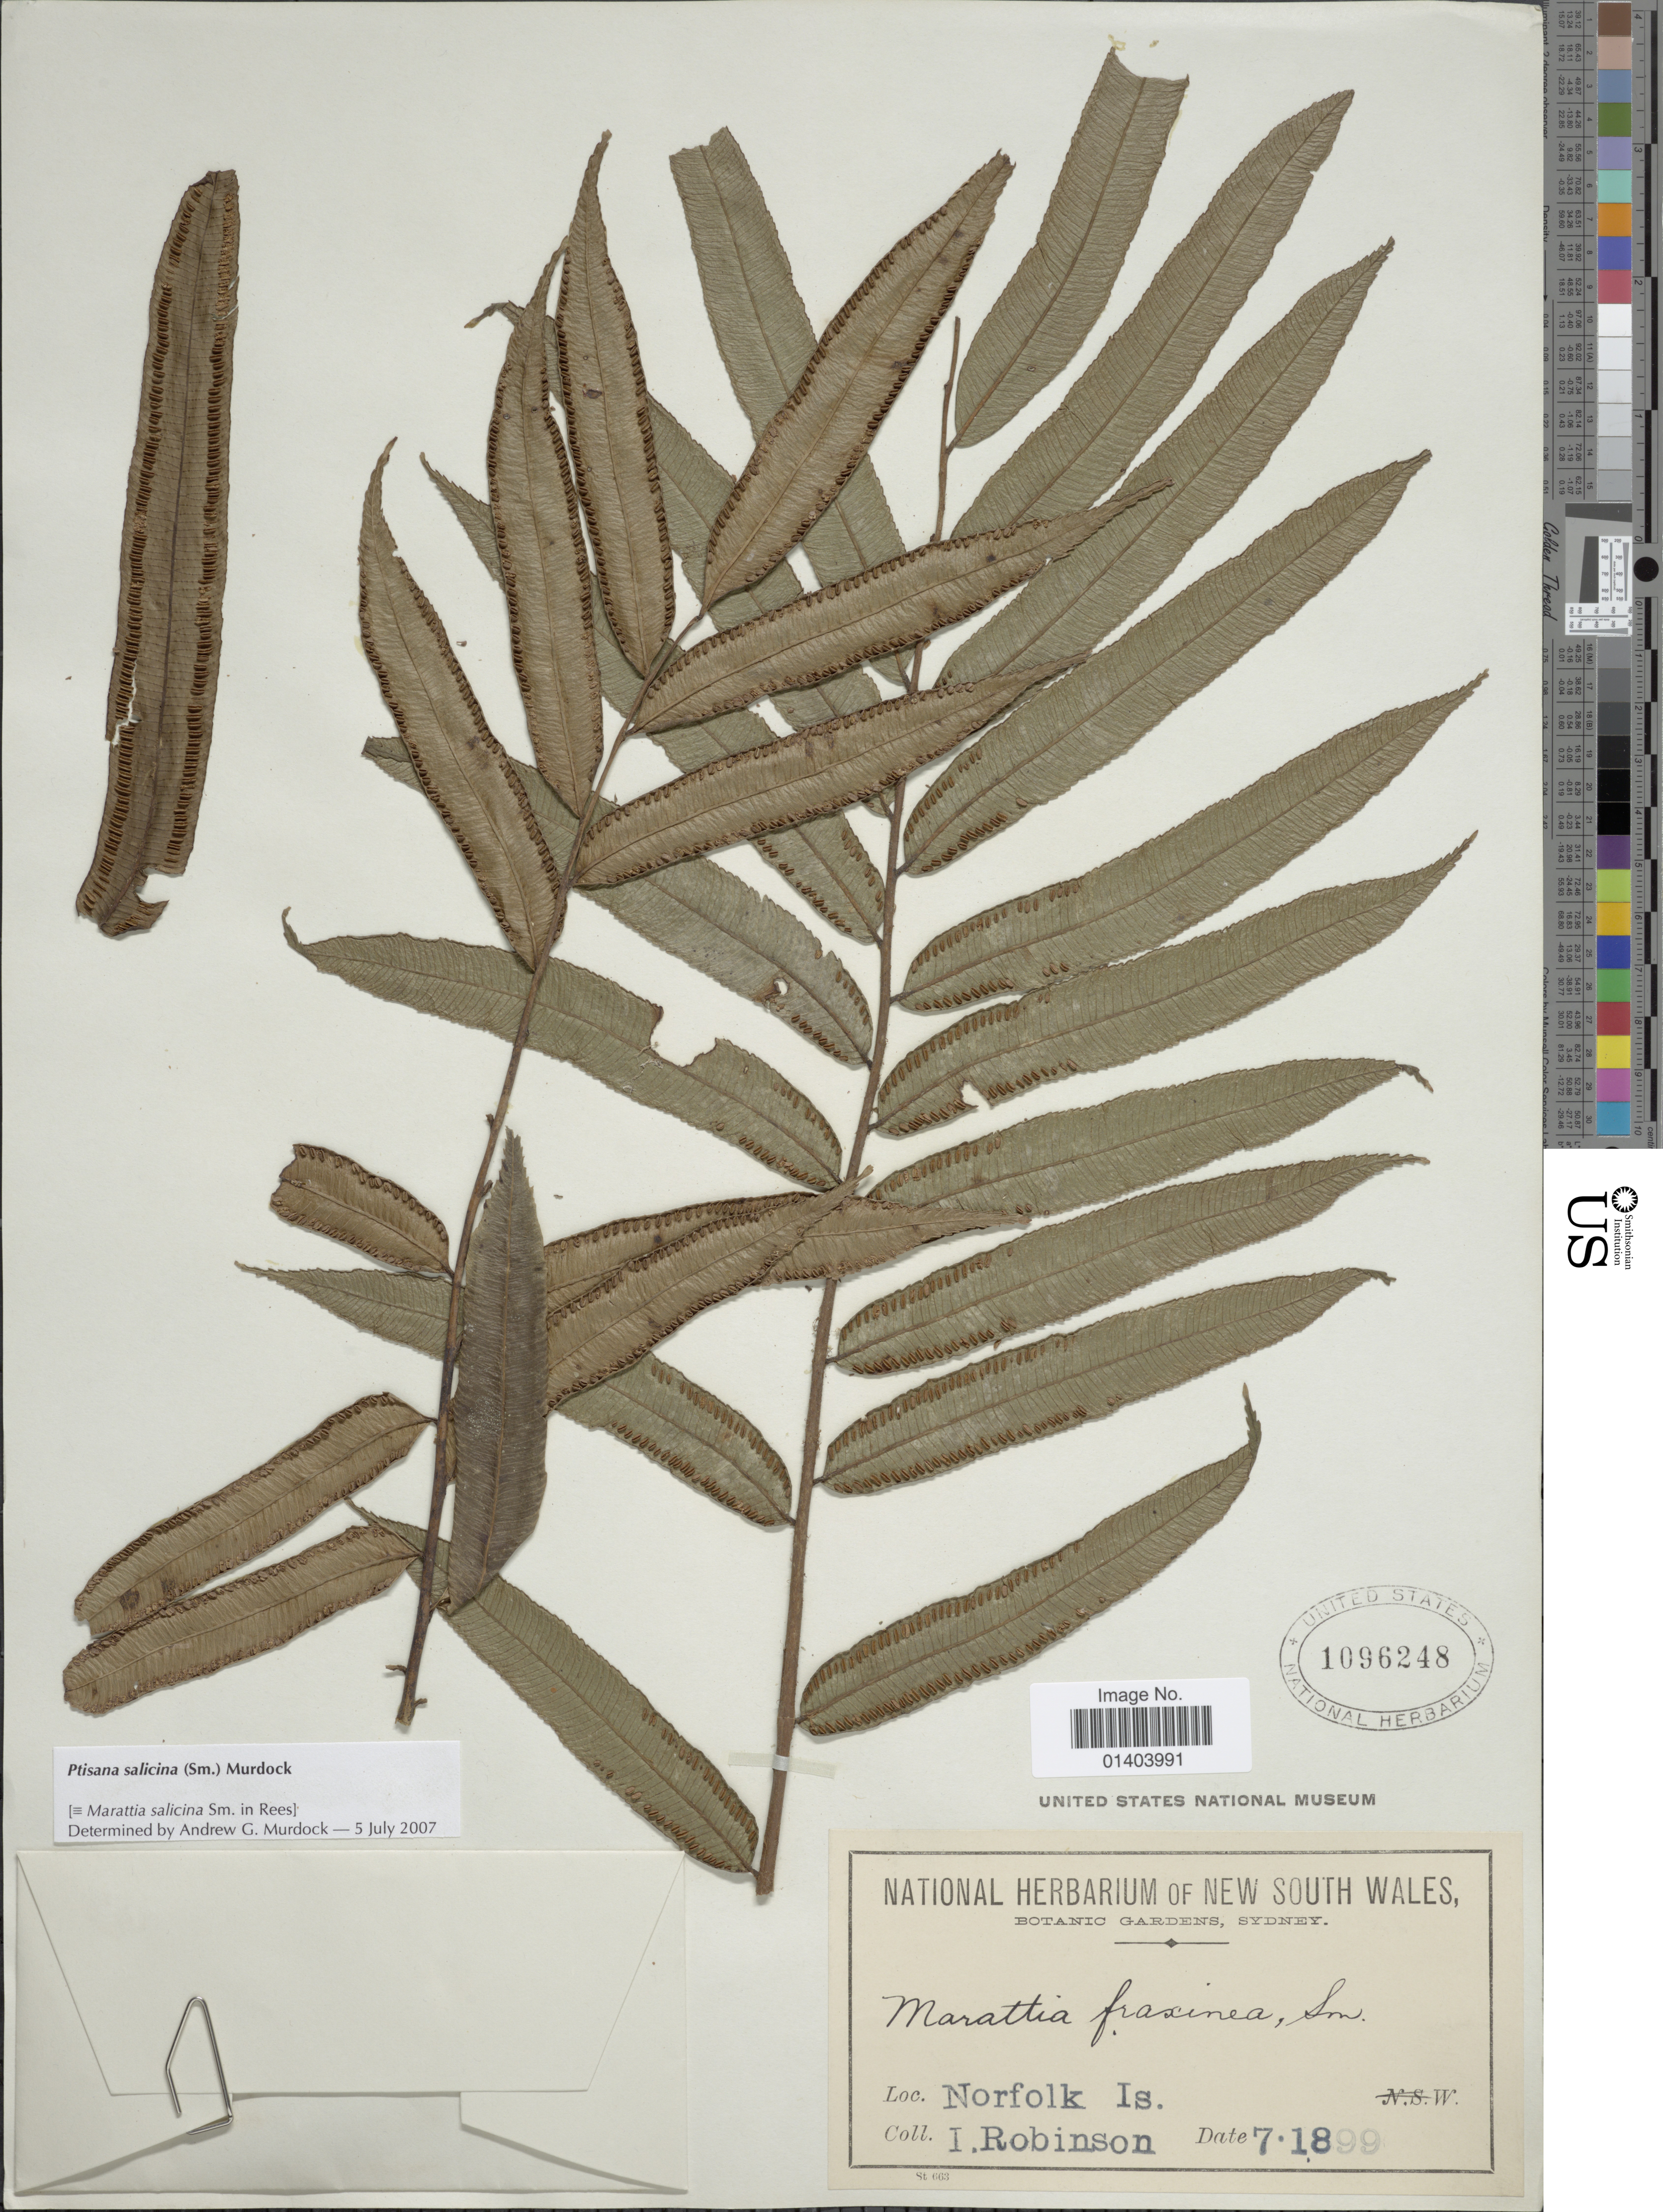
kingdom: Plantae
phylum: Tracheophyta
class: Polypodiopsida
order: Marattiales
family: Marattiaceae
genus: Ptisana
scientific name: Ptisana salicina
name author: (Sm.) Murdock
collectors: I. H. Robinson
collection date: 1899-07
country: Australia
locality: Norfolk Is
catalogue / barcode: US 1096248